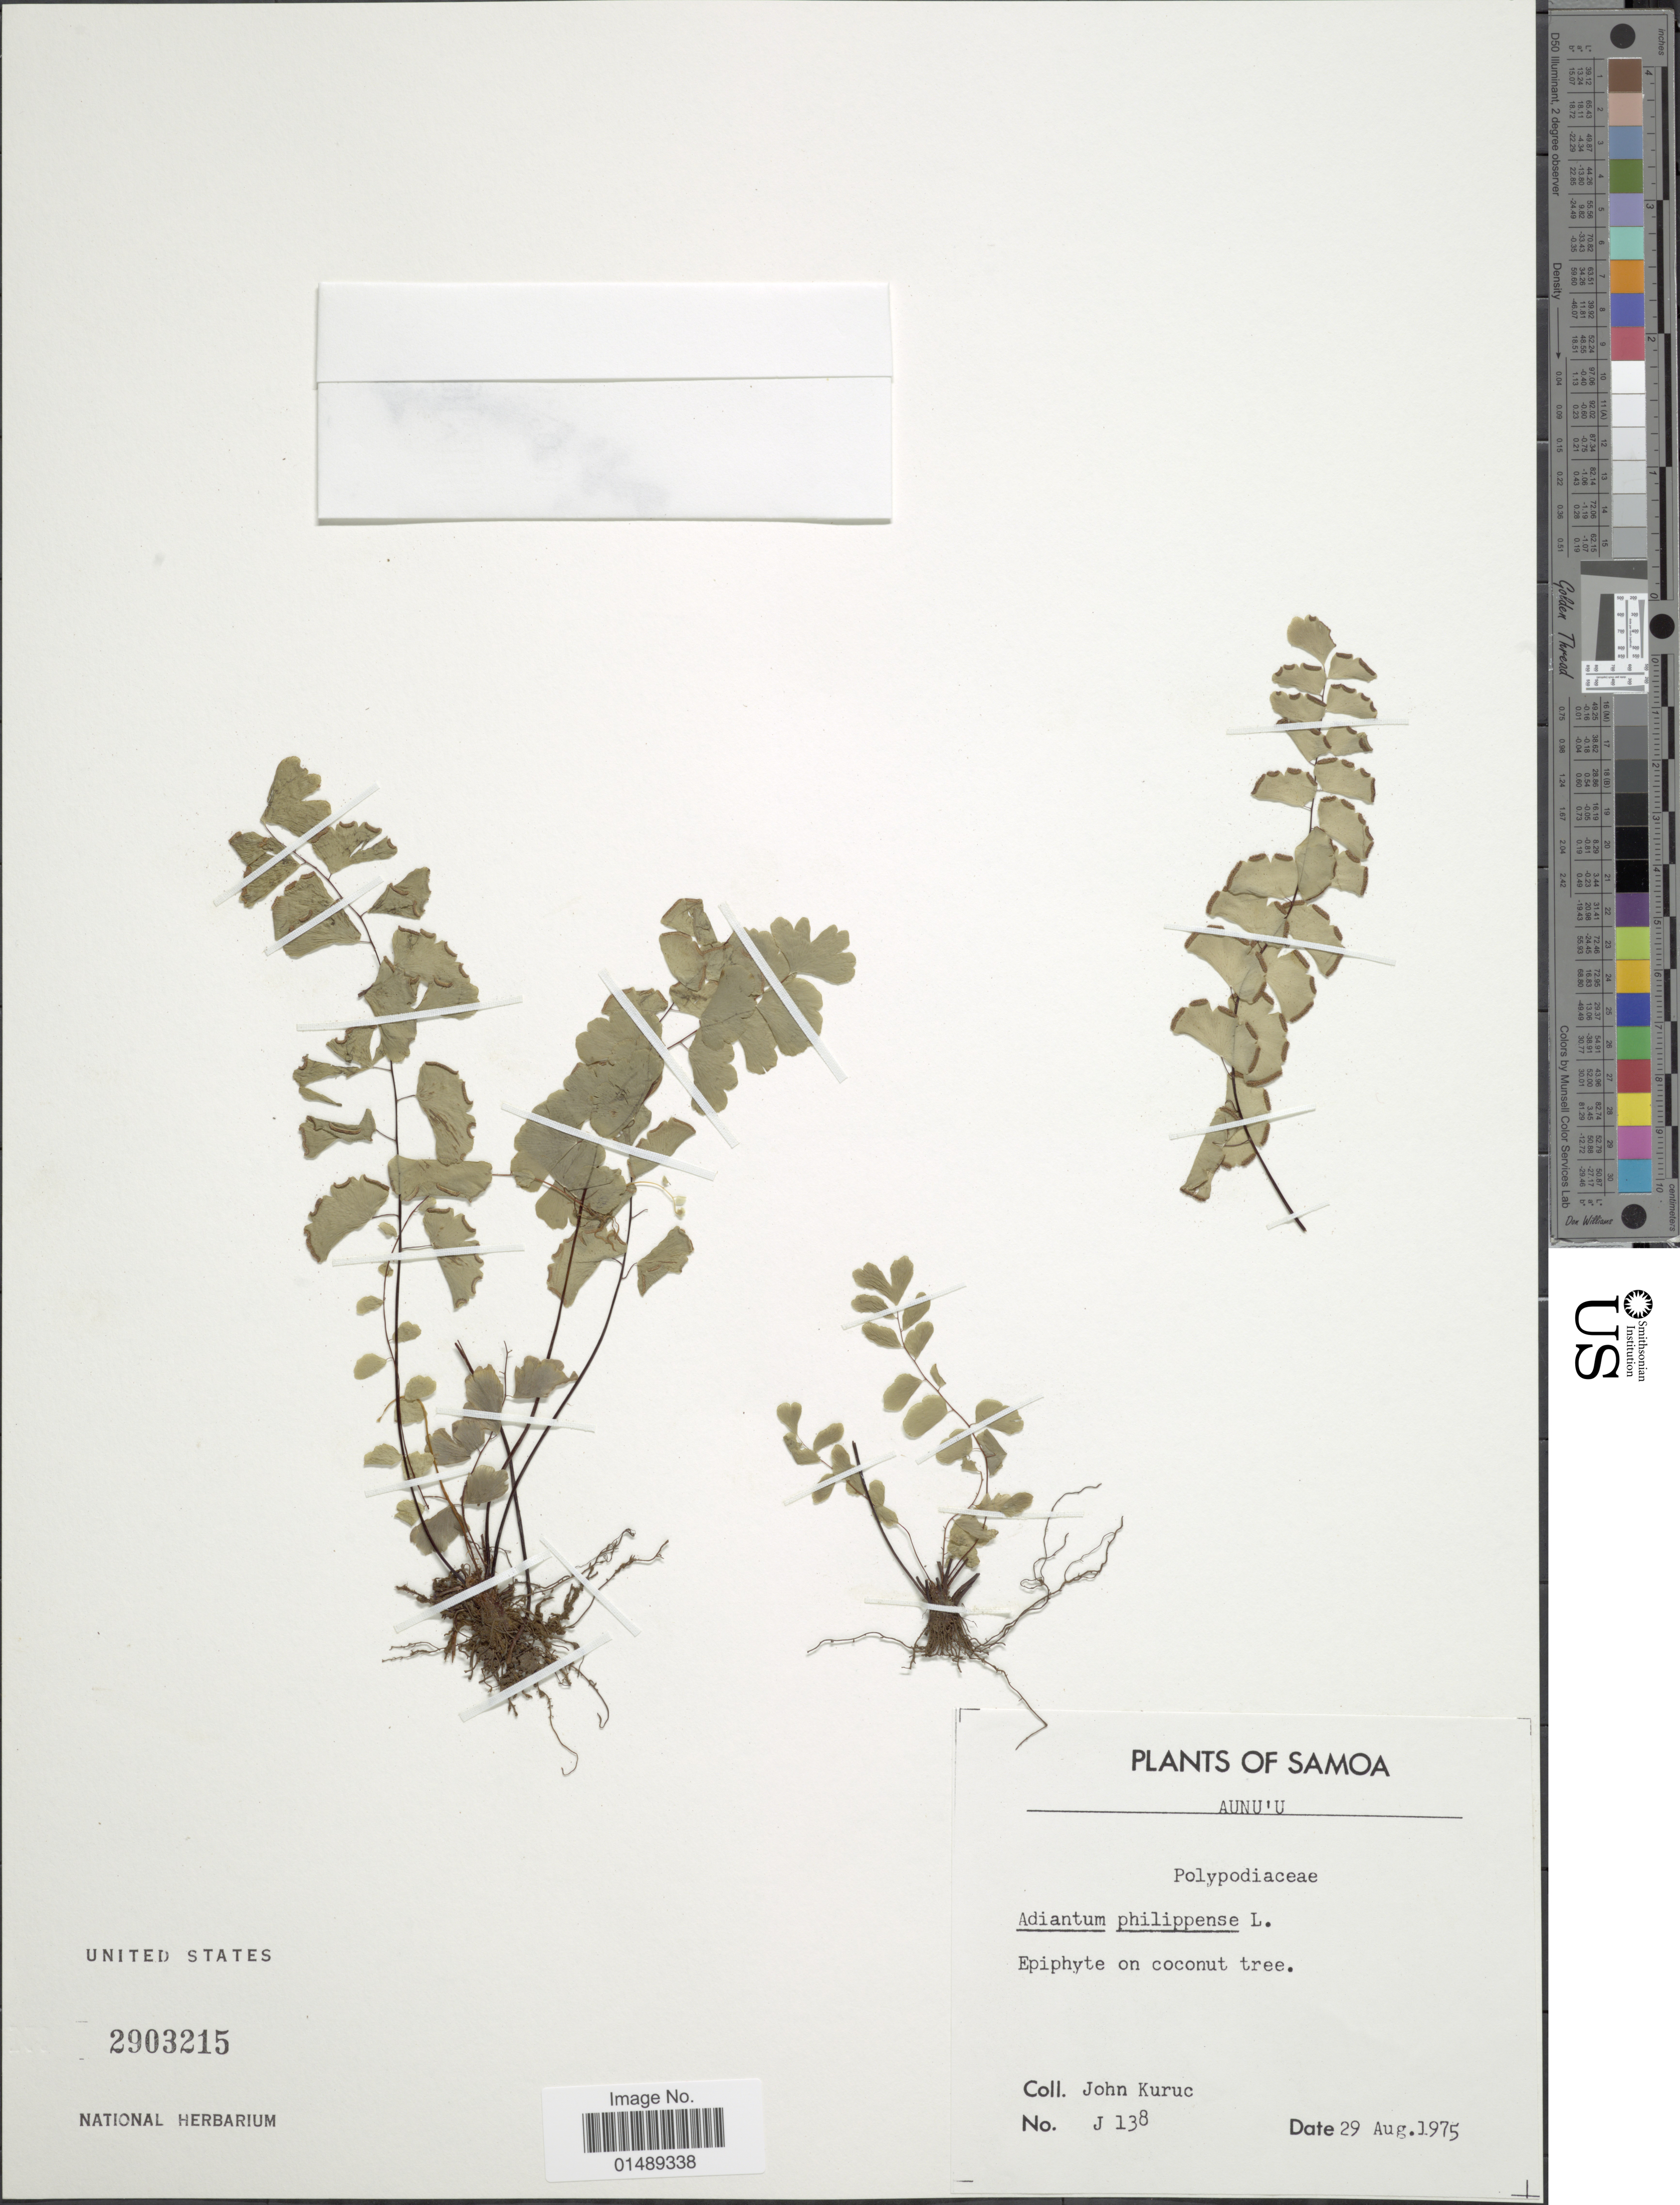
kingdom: Plantae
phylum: Tracheophyta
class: Polypodiopsida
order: Polypodiales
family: Pteridaceae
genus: Adiantum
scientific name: Adiantum philippense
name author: L.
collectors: J. Kuruc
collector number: J138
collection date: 1975-08-29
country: American Samoa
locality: Samoa, Aunu'u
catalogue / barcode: US 2903215